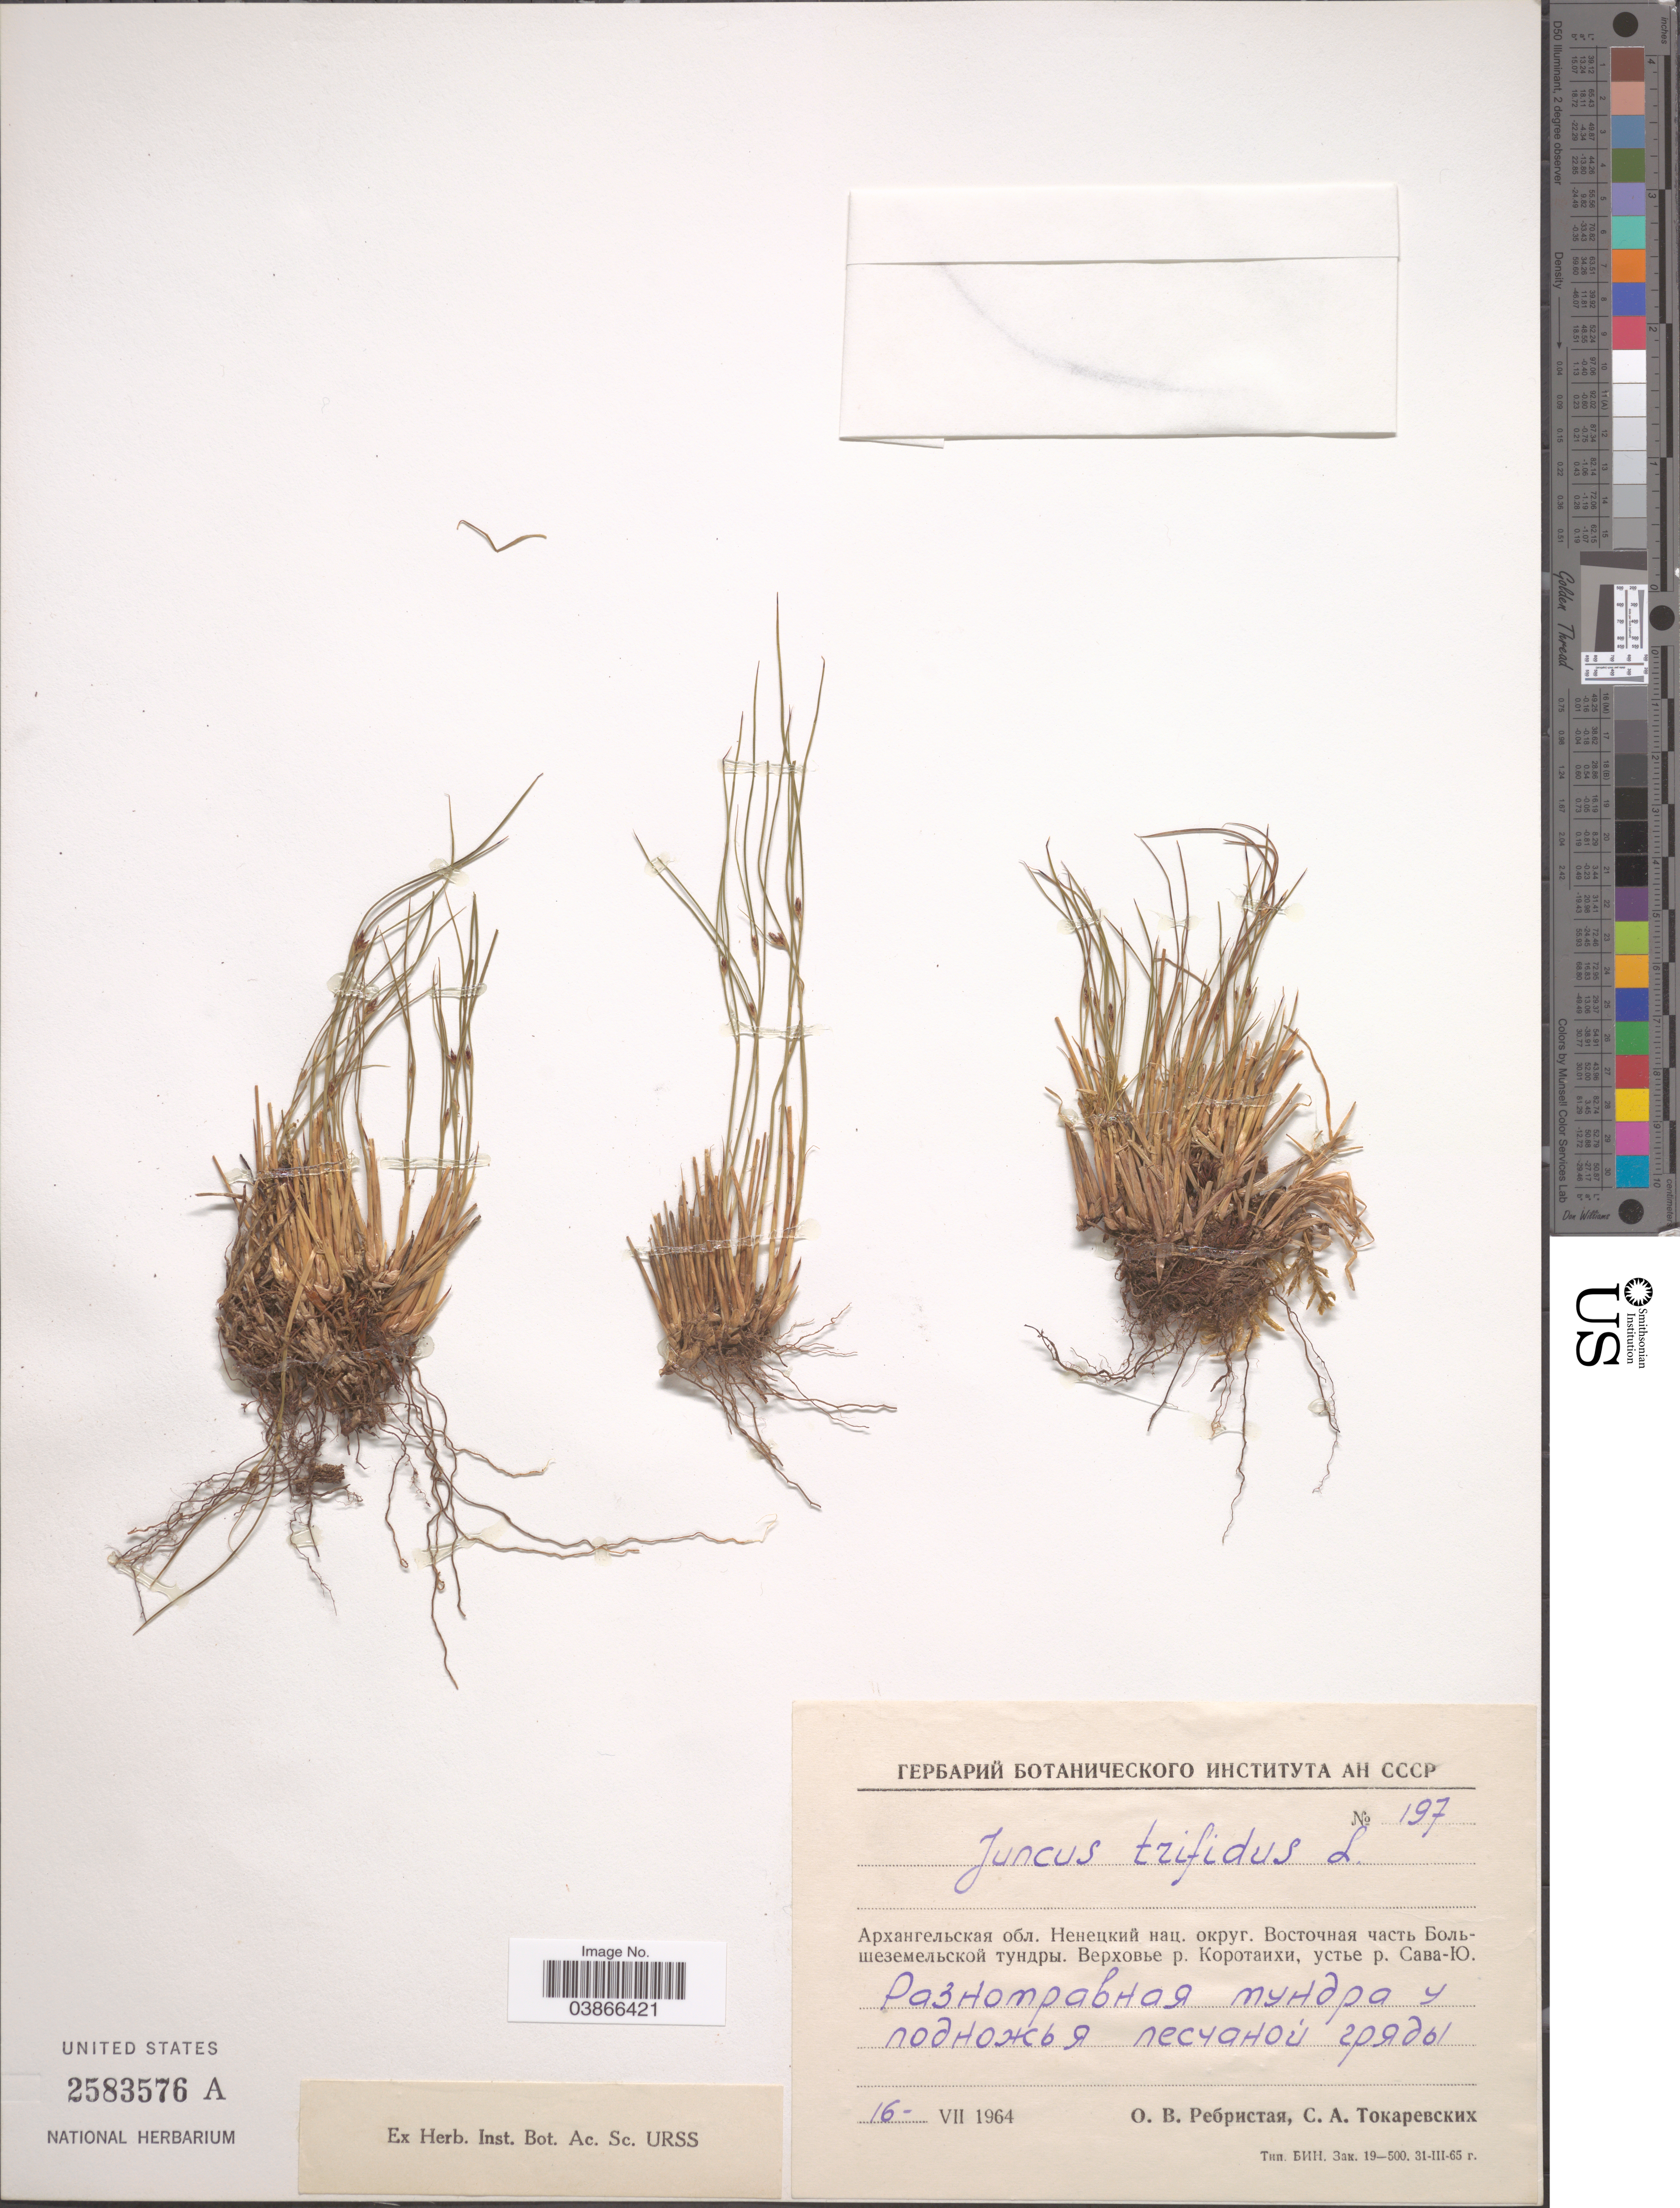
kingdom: Plantae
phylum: Tracheophyta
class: Liliopsida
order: Poales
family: Juncaceae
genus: Juncus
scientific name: Juncus trifidus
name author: L.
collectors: O. V. Rebristaja & S. Tokarevskikh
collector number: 197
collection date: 1964-07-16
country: Russian Federation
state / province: Arkhangelsk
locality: Nenets Autonomous Okrug, Upper of river Korotaikha, estuary of river Sava-U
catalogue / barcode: US 2583576A